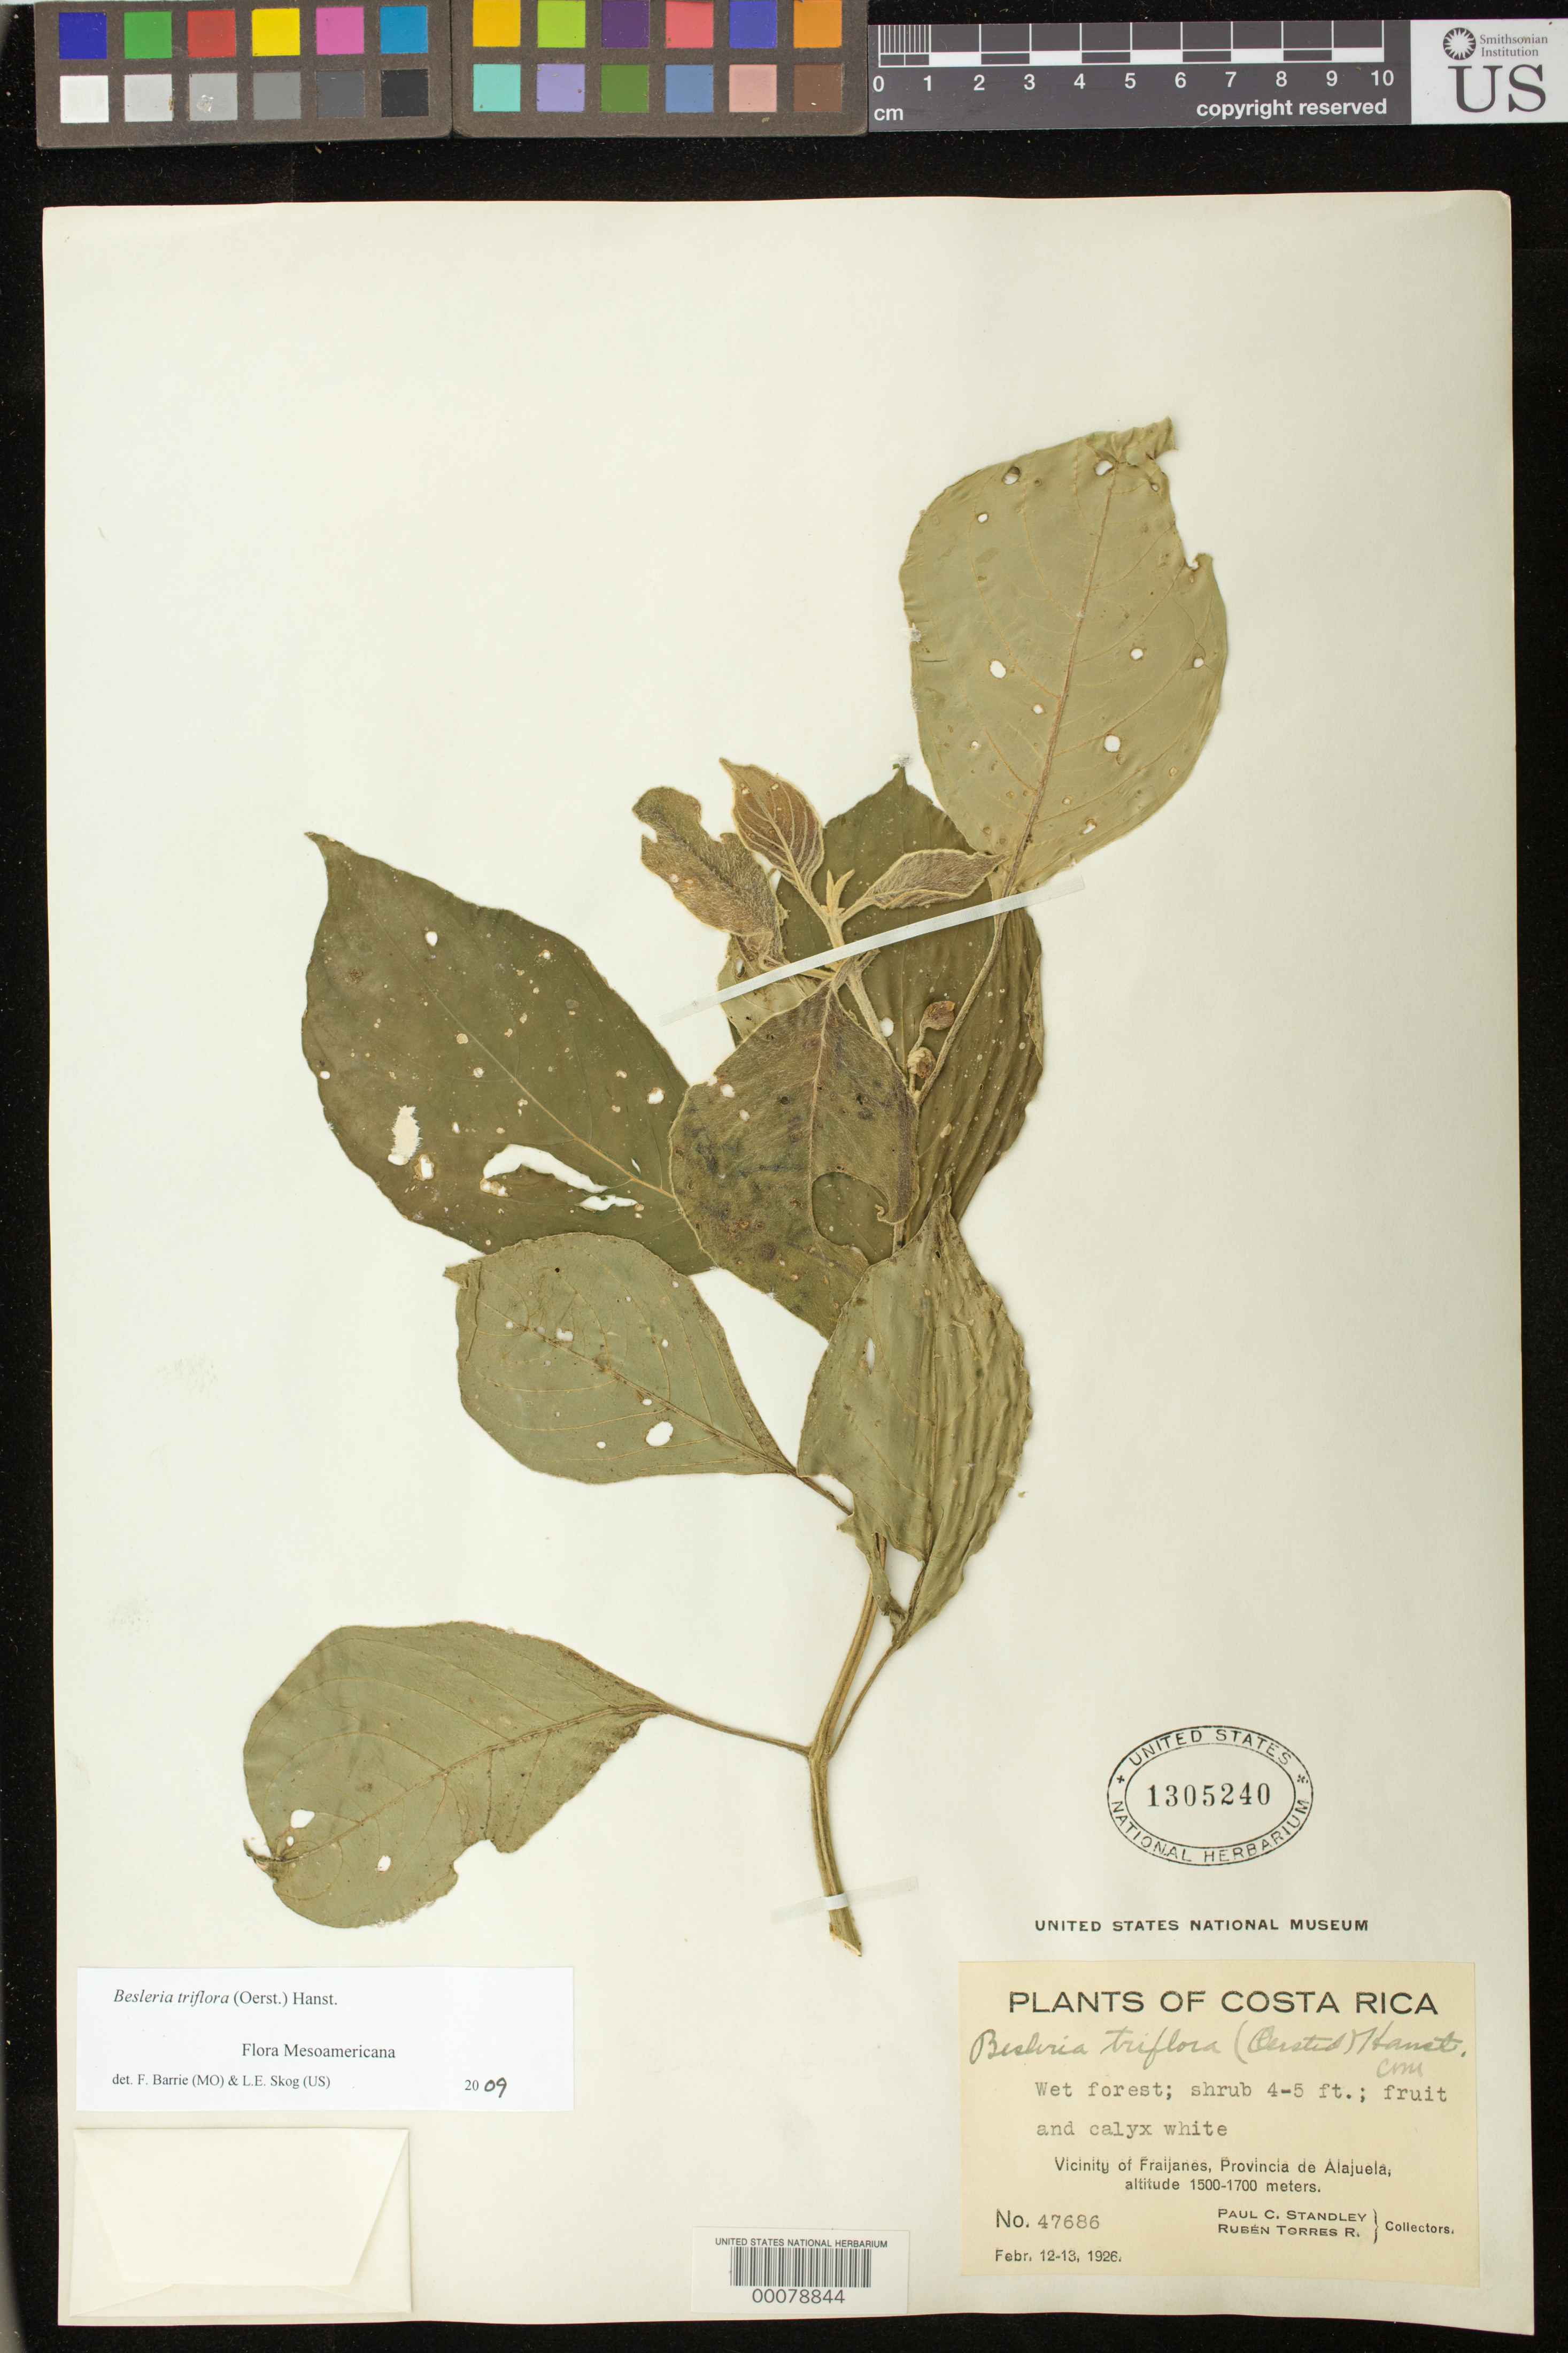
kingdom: Plantae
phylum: Tracheophyta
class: Magnoliopsida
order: Lamiales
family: Gesneriaceae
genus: Besleria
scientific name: Besleria triflora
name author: (Oerst.) Hanst.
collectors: P. C. Standley & R. Torres R.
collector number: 47686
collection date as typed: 12-13 Feb 1926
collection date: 1926-02-12/1926-02-13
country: Costa Rica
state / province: Alajuela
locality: Vicinity of Fraijanes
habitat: Wet forest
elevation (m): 1500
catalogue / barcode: US 1305240